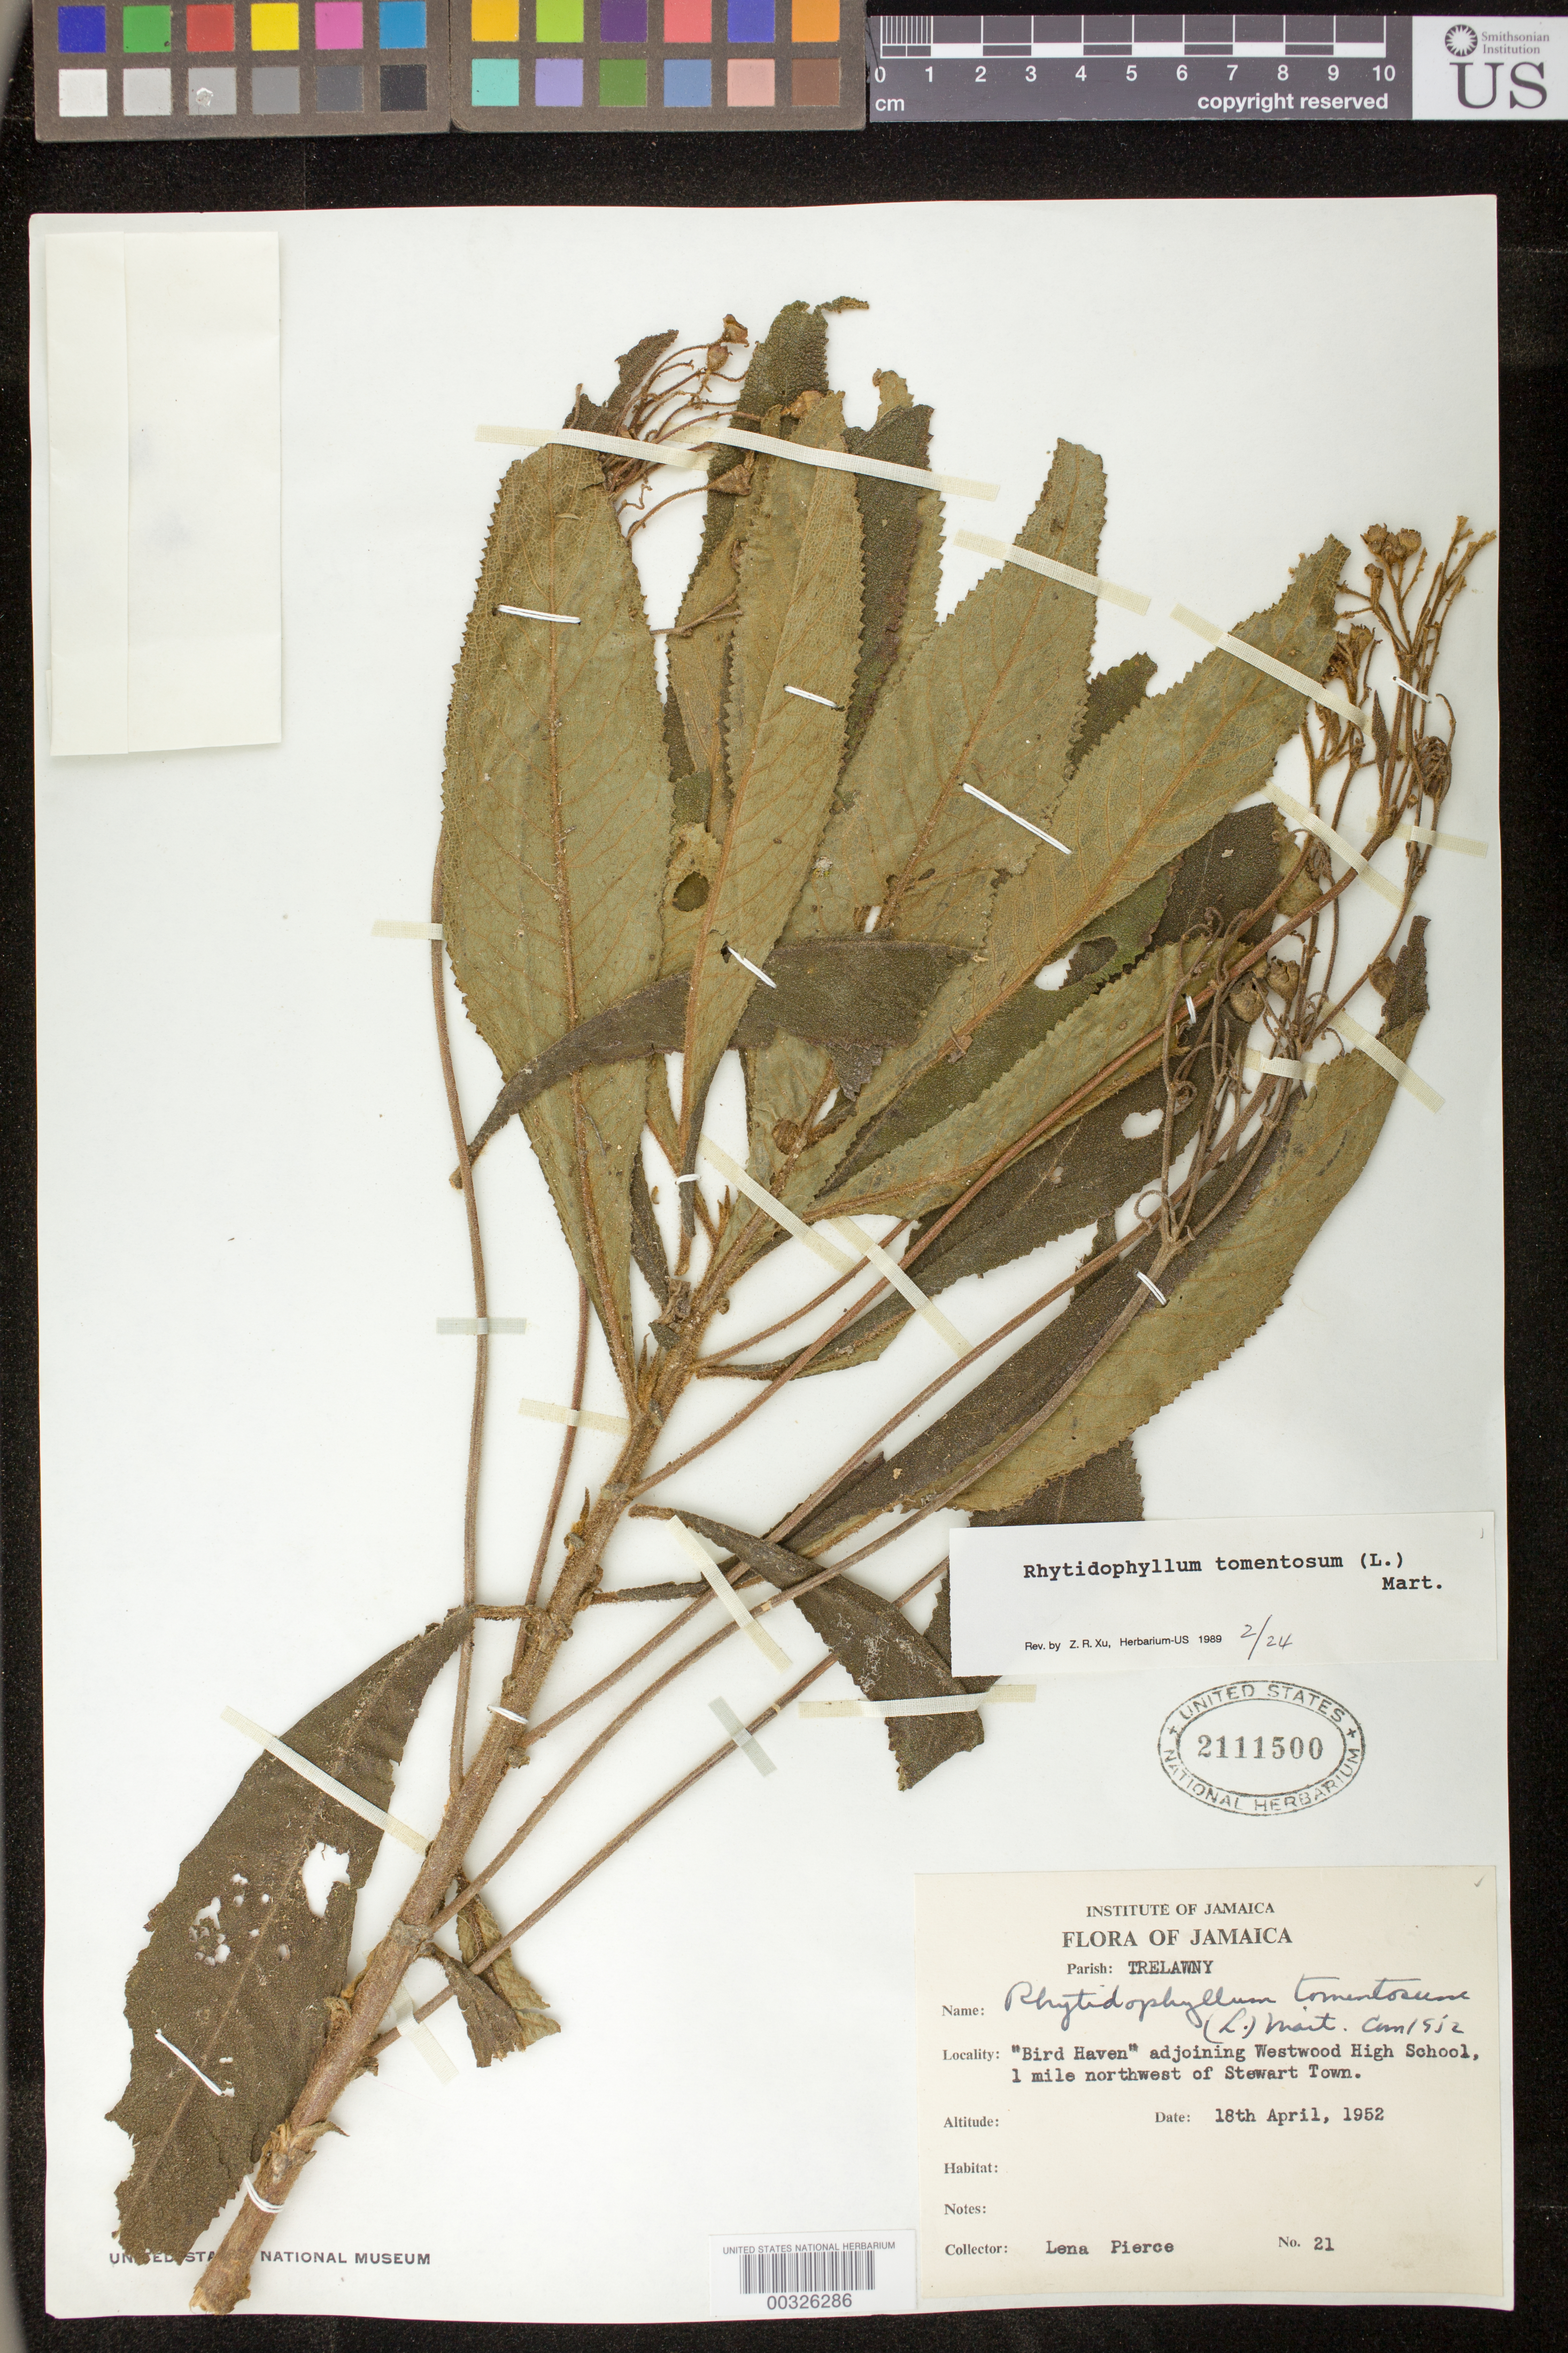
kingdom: Plantae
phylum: Tracheophyta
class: Magnoliopsida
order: Lamiales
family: Gesneriaceae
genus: Rhytidophyllum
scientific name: Rhytidophyllum tomentosum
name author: (L.) Mart.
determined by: Skog, Laurence E.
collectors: L. Pierce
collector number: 21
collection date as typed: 18 Apr 1952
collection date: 1952-04-18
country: Jamaica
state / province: Trelawny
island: Jamaica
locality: Bird Haven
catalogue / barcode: US 2111500